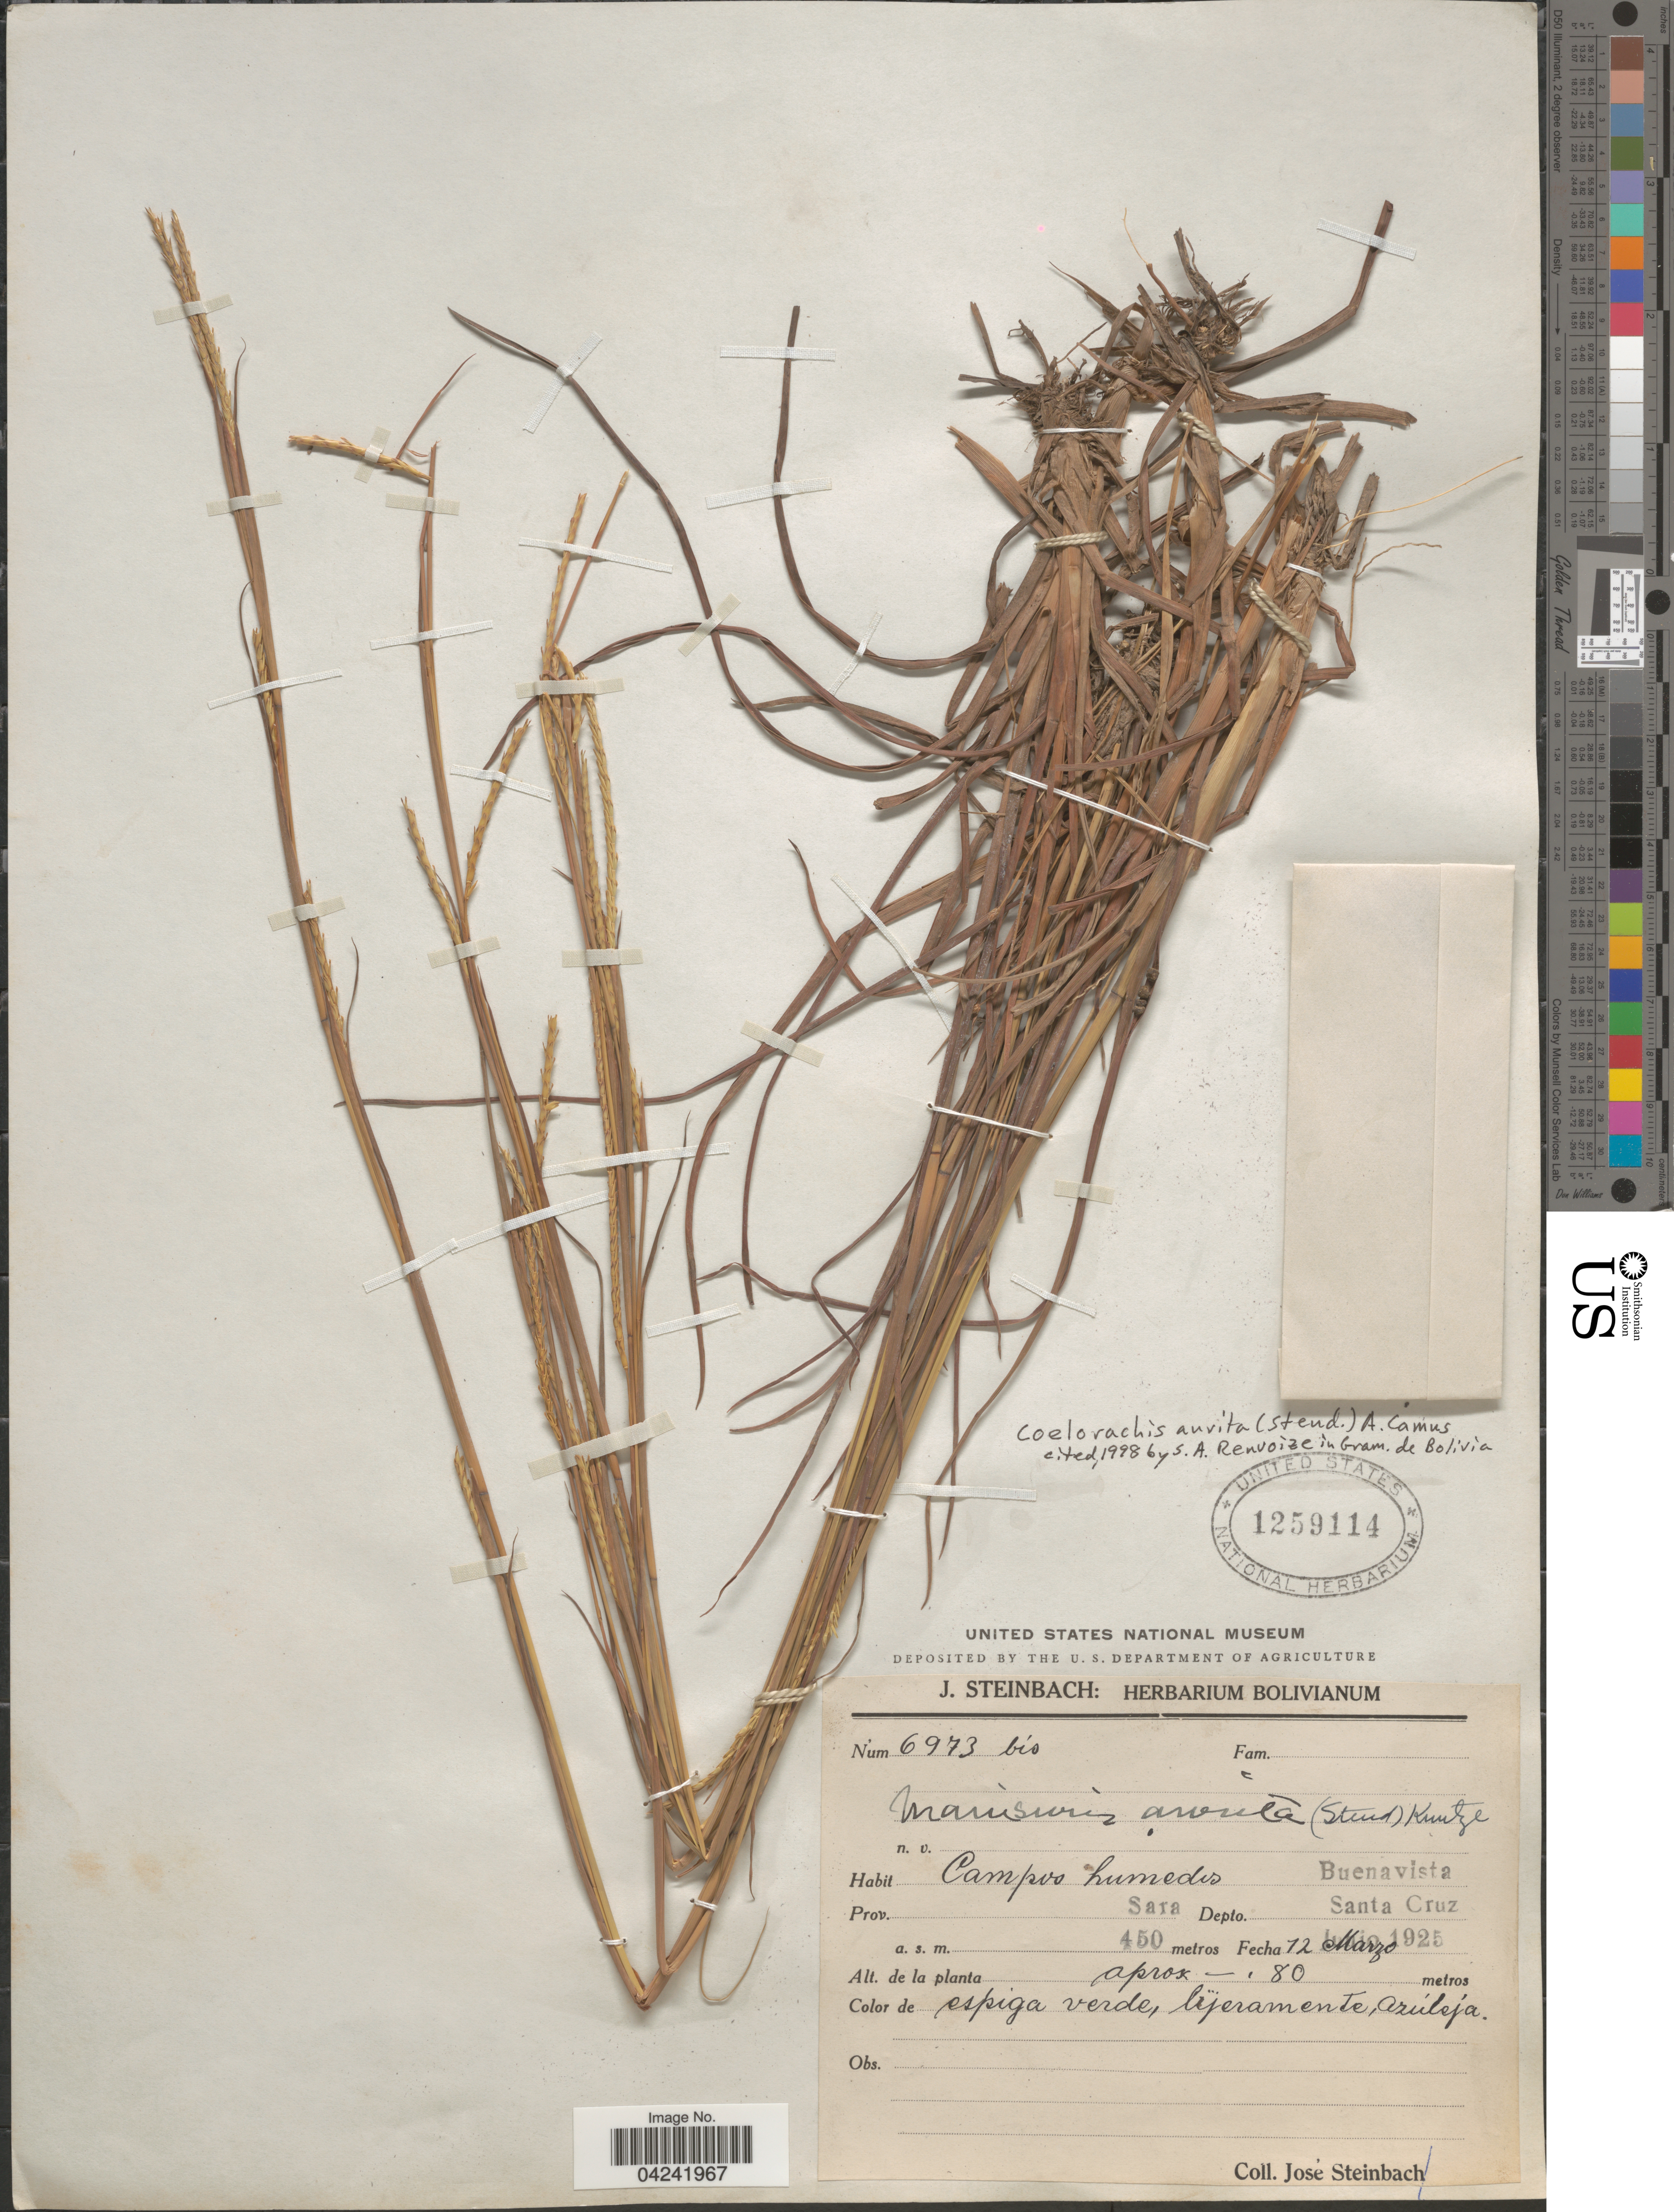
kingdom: Plantae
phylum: Tracheophyta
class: Liliopsida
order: Poales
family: Poaceae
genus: Mnesithea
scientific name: Mnesithea aurita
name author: (Steud.) de Koning & Sosef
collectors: J. Steinbach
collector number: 6973bis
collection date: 1925-03-12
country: Bolivia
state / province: Santa Cruz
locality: Campos humedos. Buena Vista. Prov. sara. Depto. Santa Cruz.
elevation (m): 450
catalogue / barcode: US 1259114